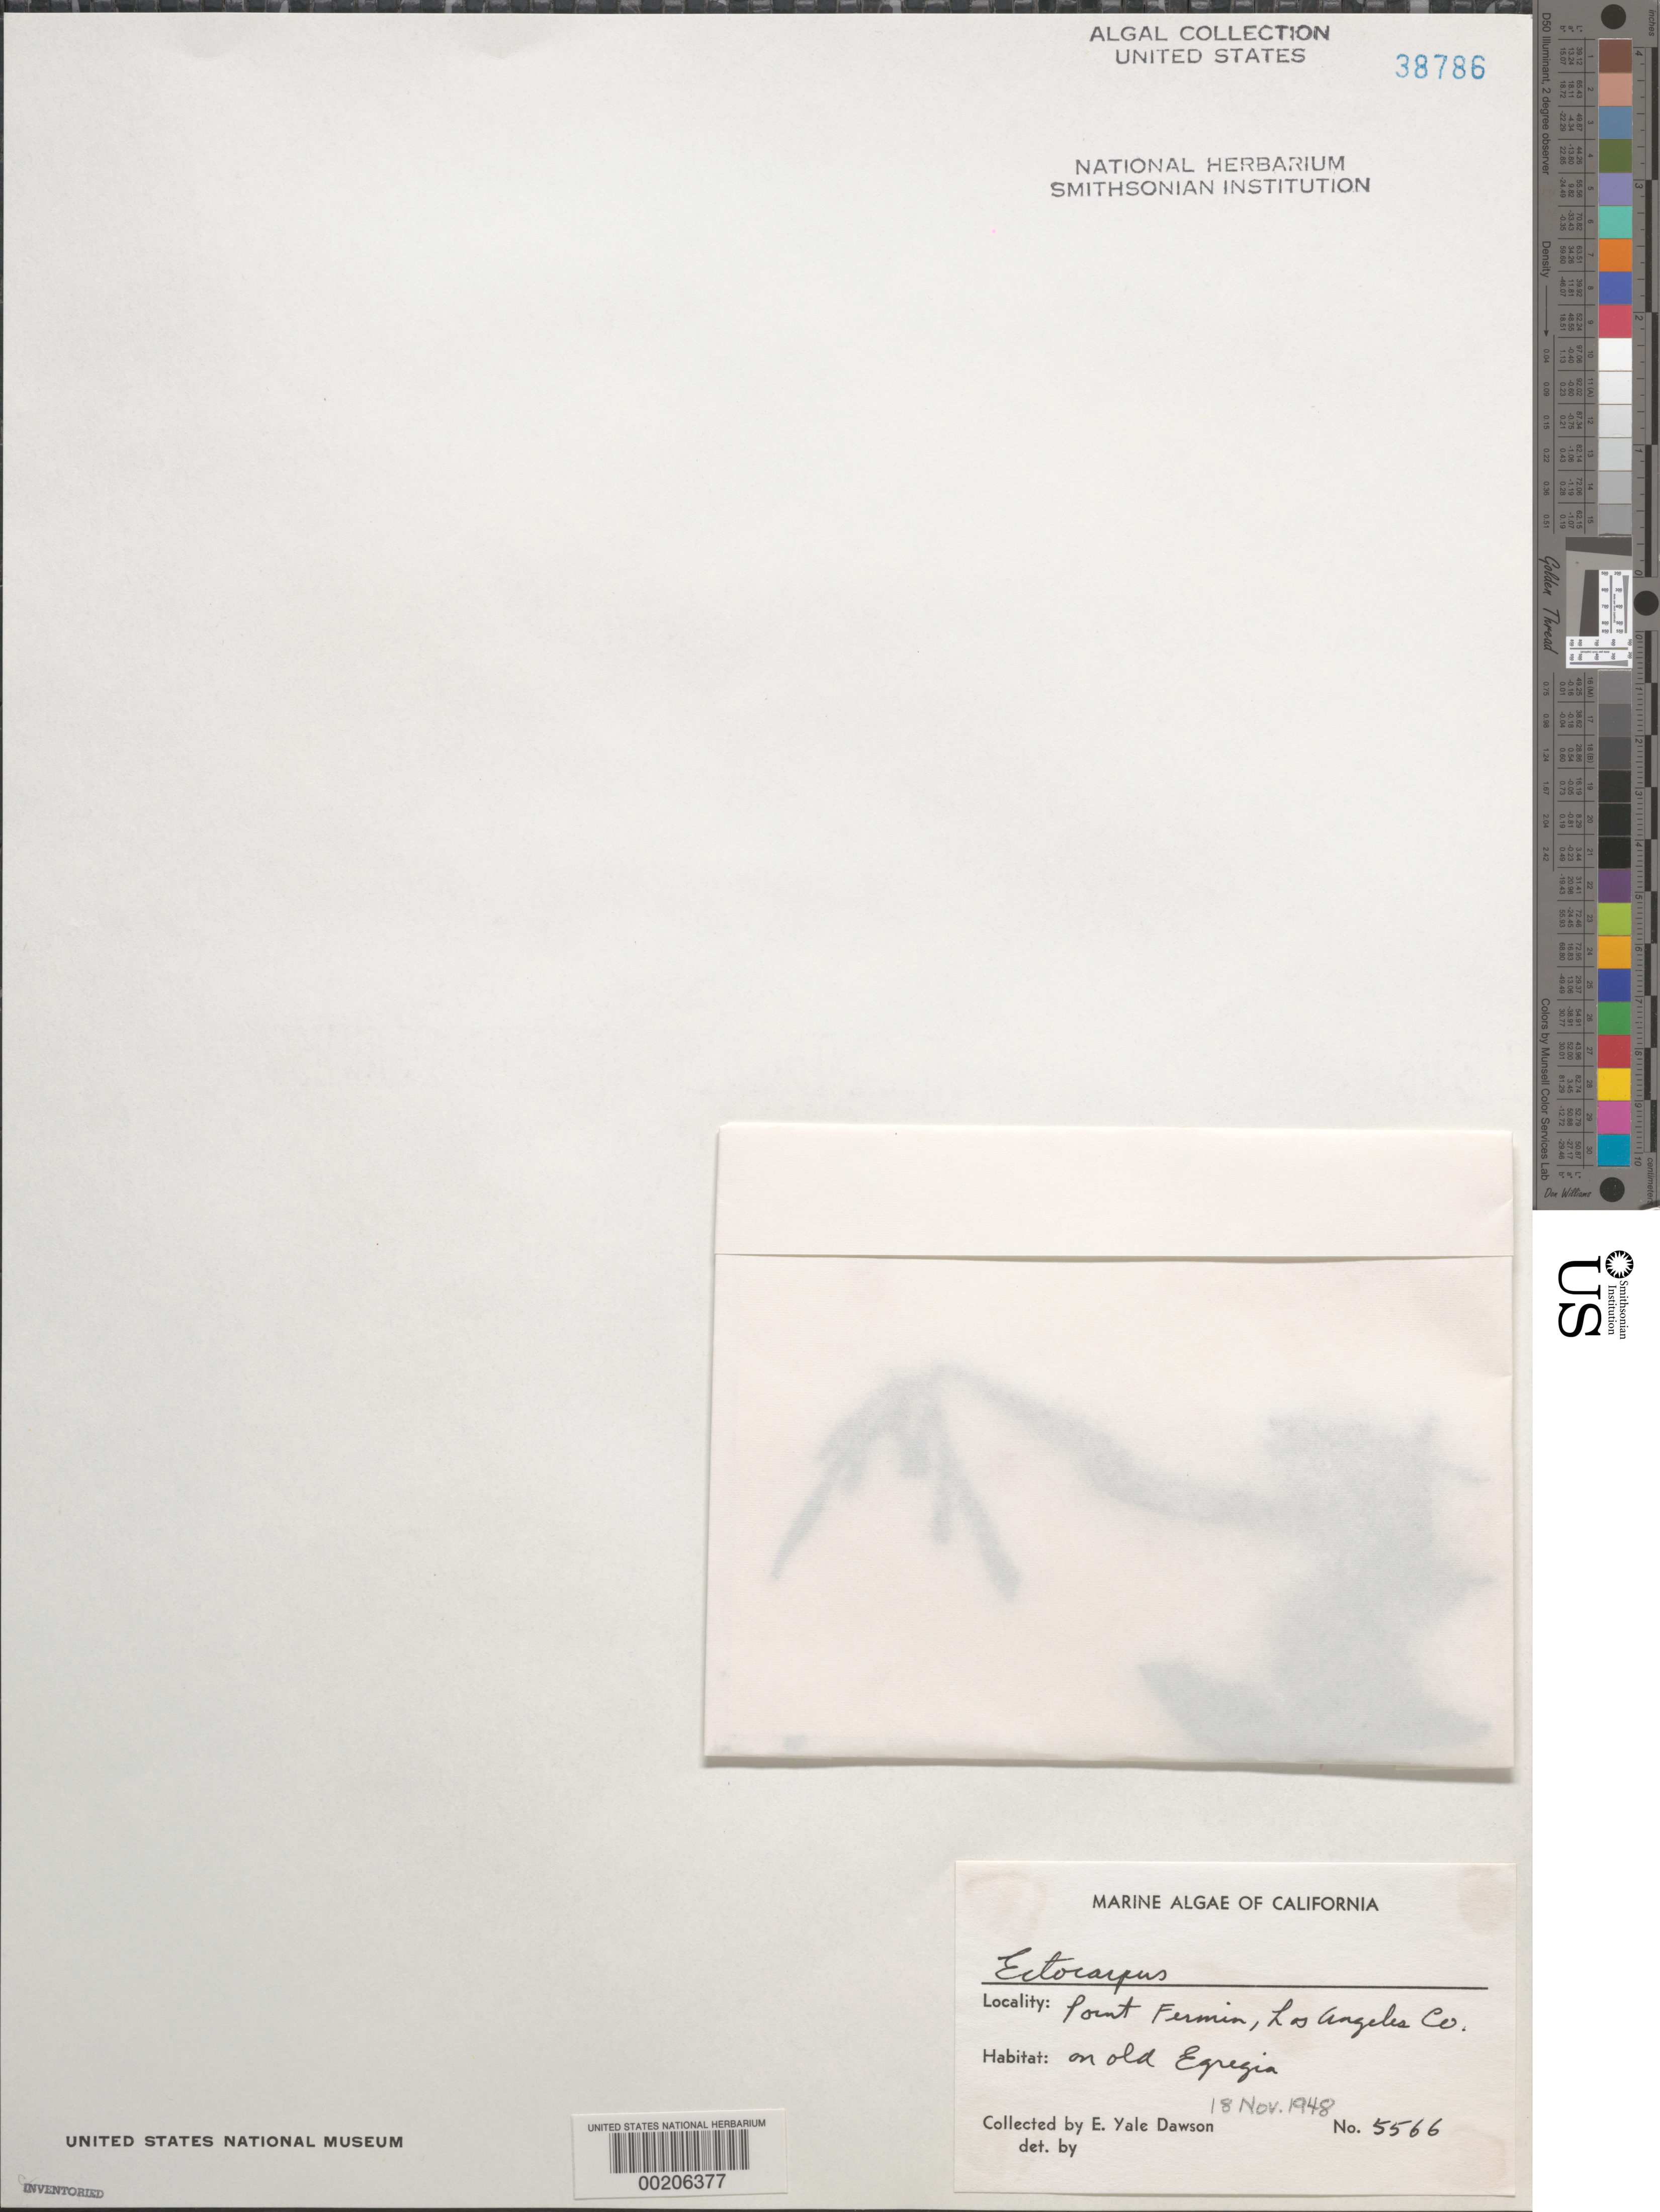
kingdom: Chromista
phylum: Ochrophyta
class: Phaeophyceae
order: Ectocarpales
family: Ectocarpaceae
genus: Ectocarpus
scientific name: Ectocarpus sp.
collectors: E. Y. Dawson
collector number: EYD 5566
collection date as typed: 18 Nov 1948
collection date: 1948-11-18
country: United States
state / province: California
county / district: Los Angeles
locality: Point Fermin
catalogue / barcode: US 38786